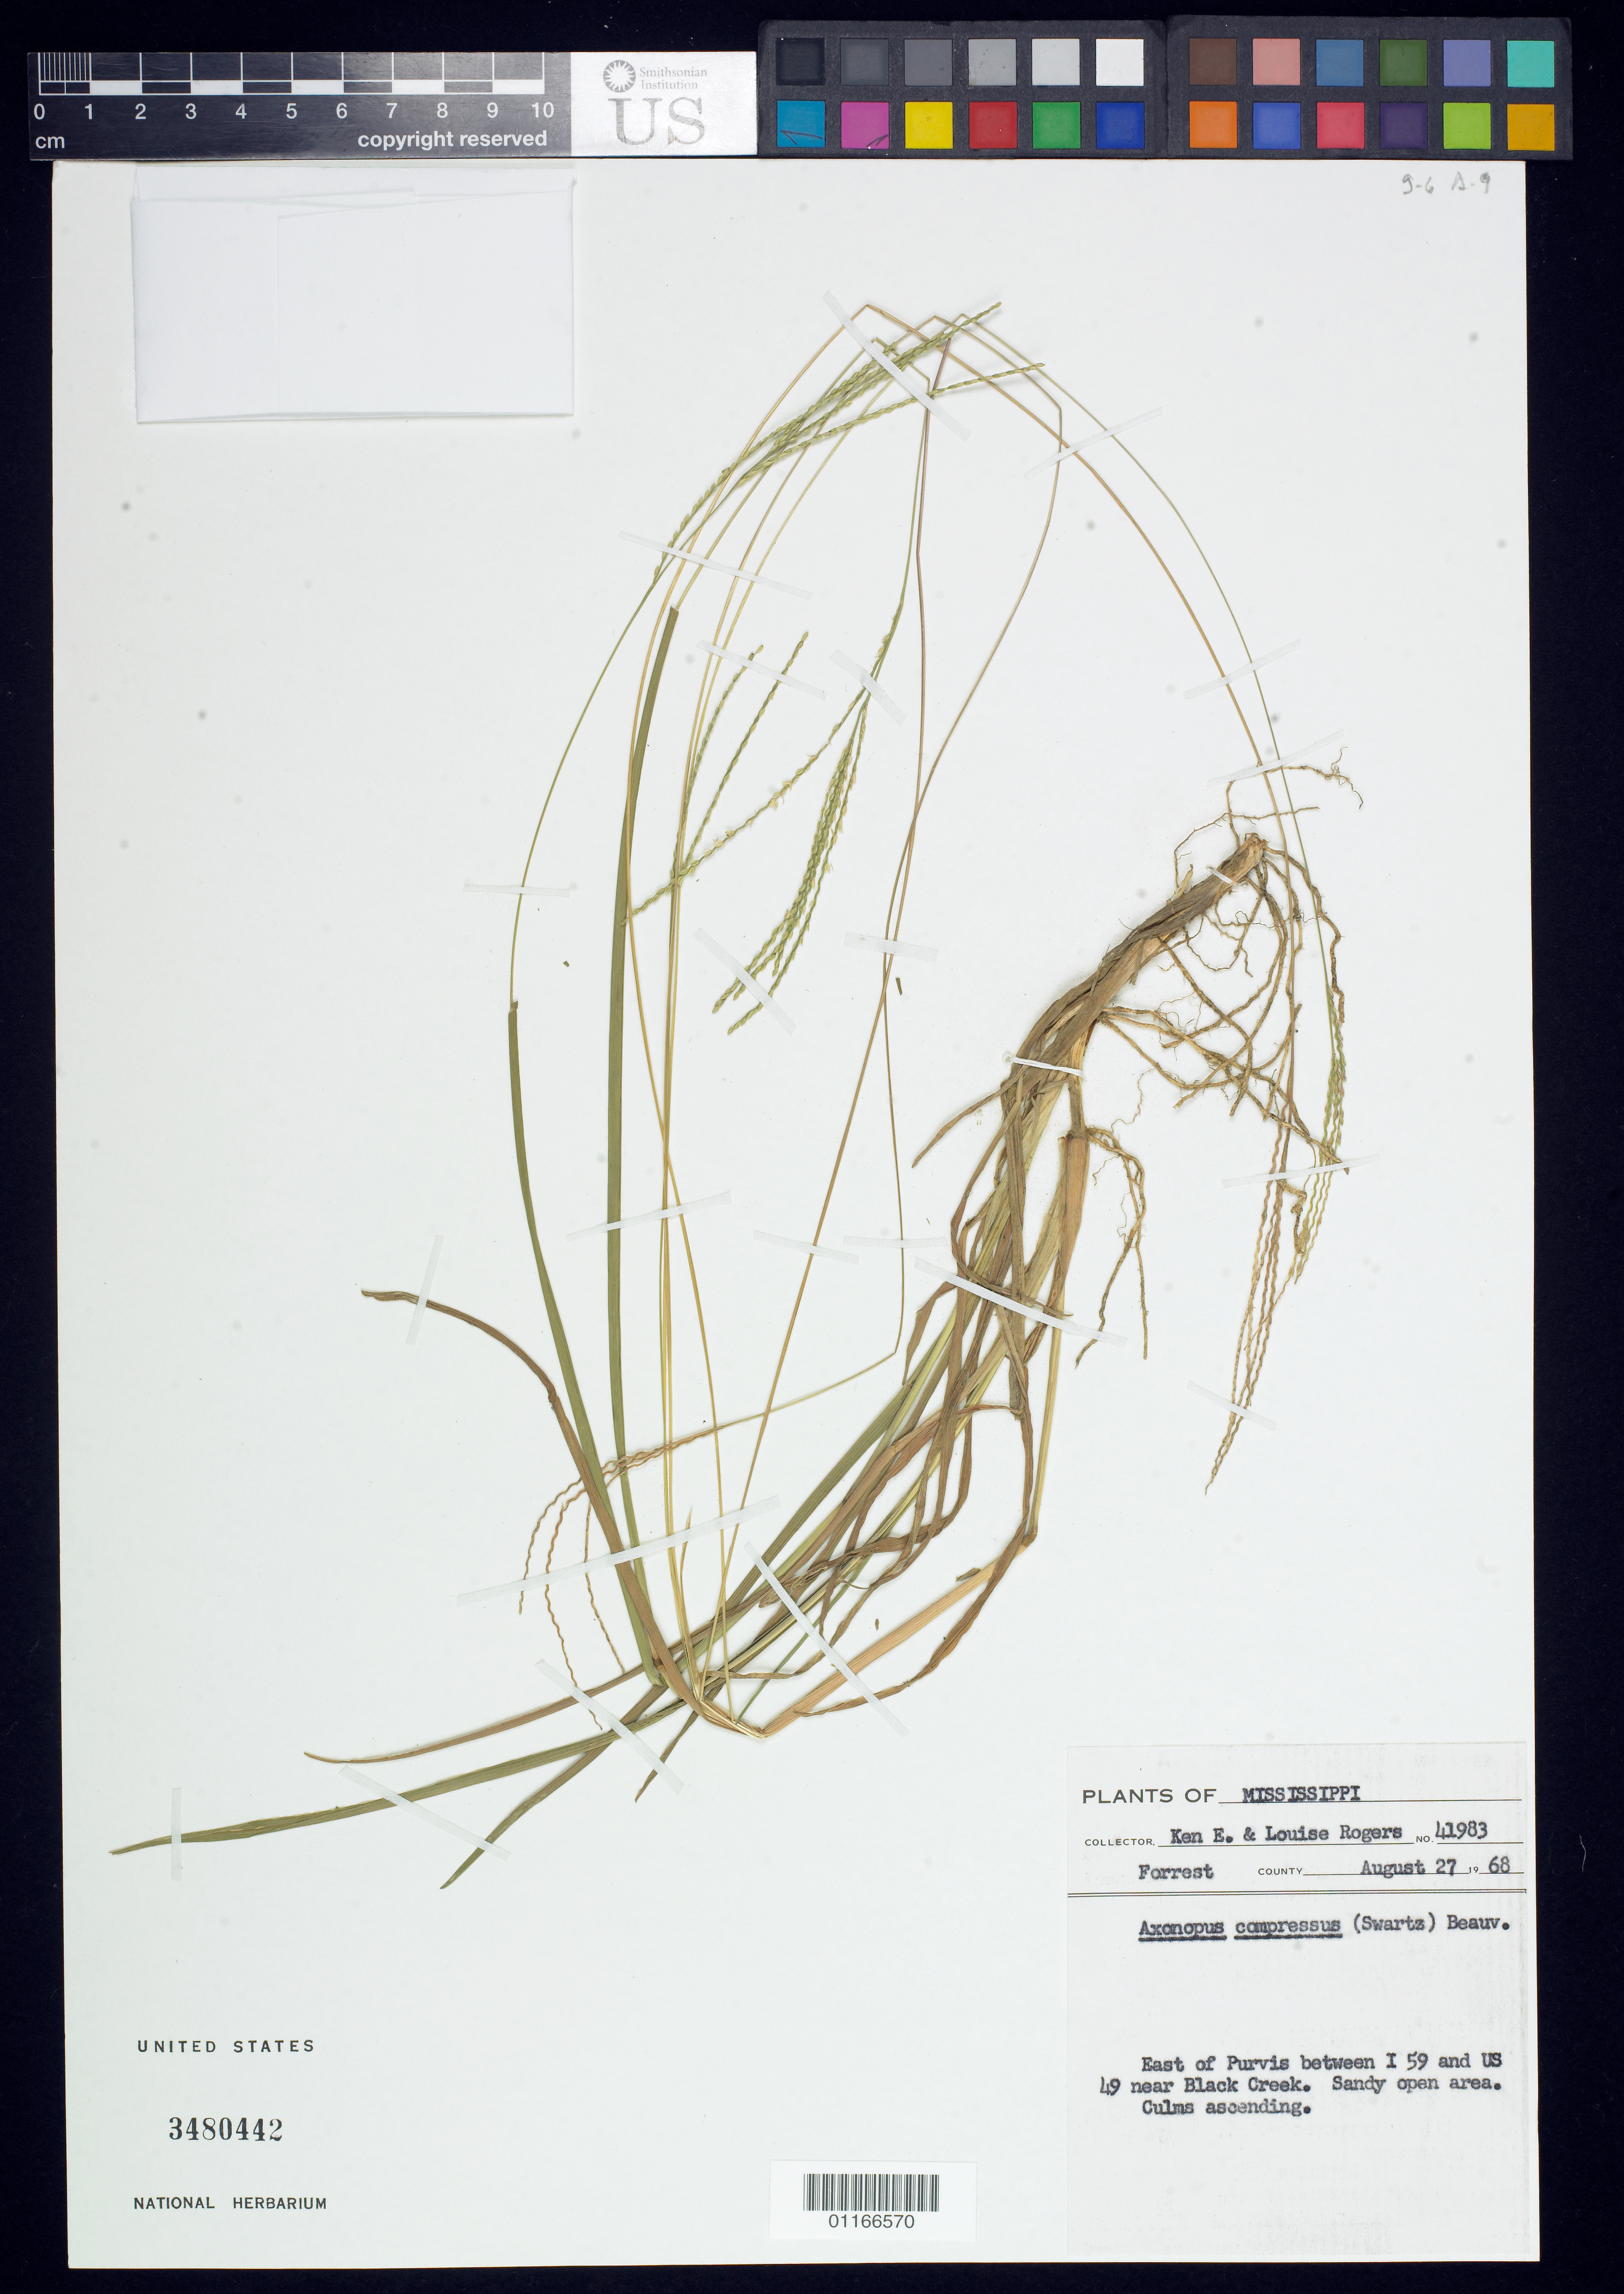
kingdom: Plantae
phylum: Tracheophyta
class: Liliopsida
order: Poales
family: Poaceae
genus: Axonopus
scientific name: Axonopus compressus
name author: (Sw.) P. Beauv.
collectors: K. Rogers & L. Rogers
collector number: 41983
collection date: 1968-08-27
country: United States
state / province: Mississippi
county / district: Forrest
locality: E of Purvis between I 59 and US 49 near Black Creek.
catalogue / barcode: US 3480442